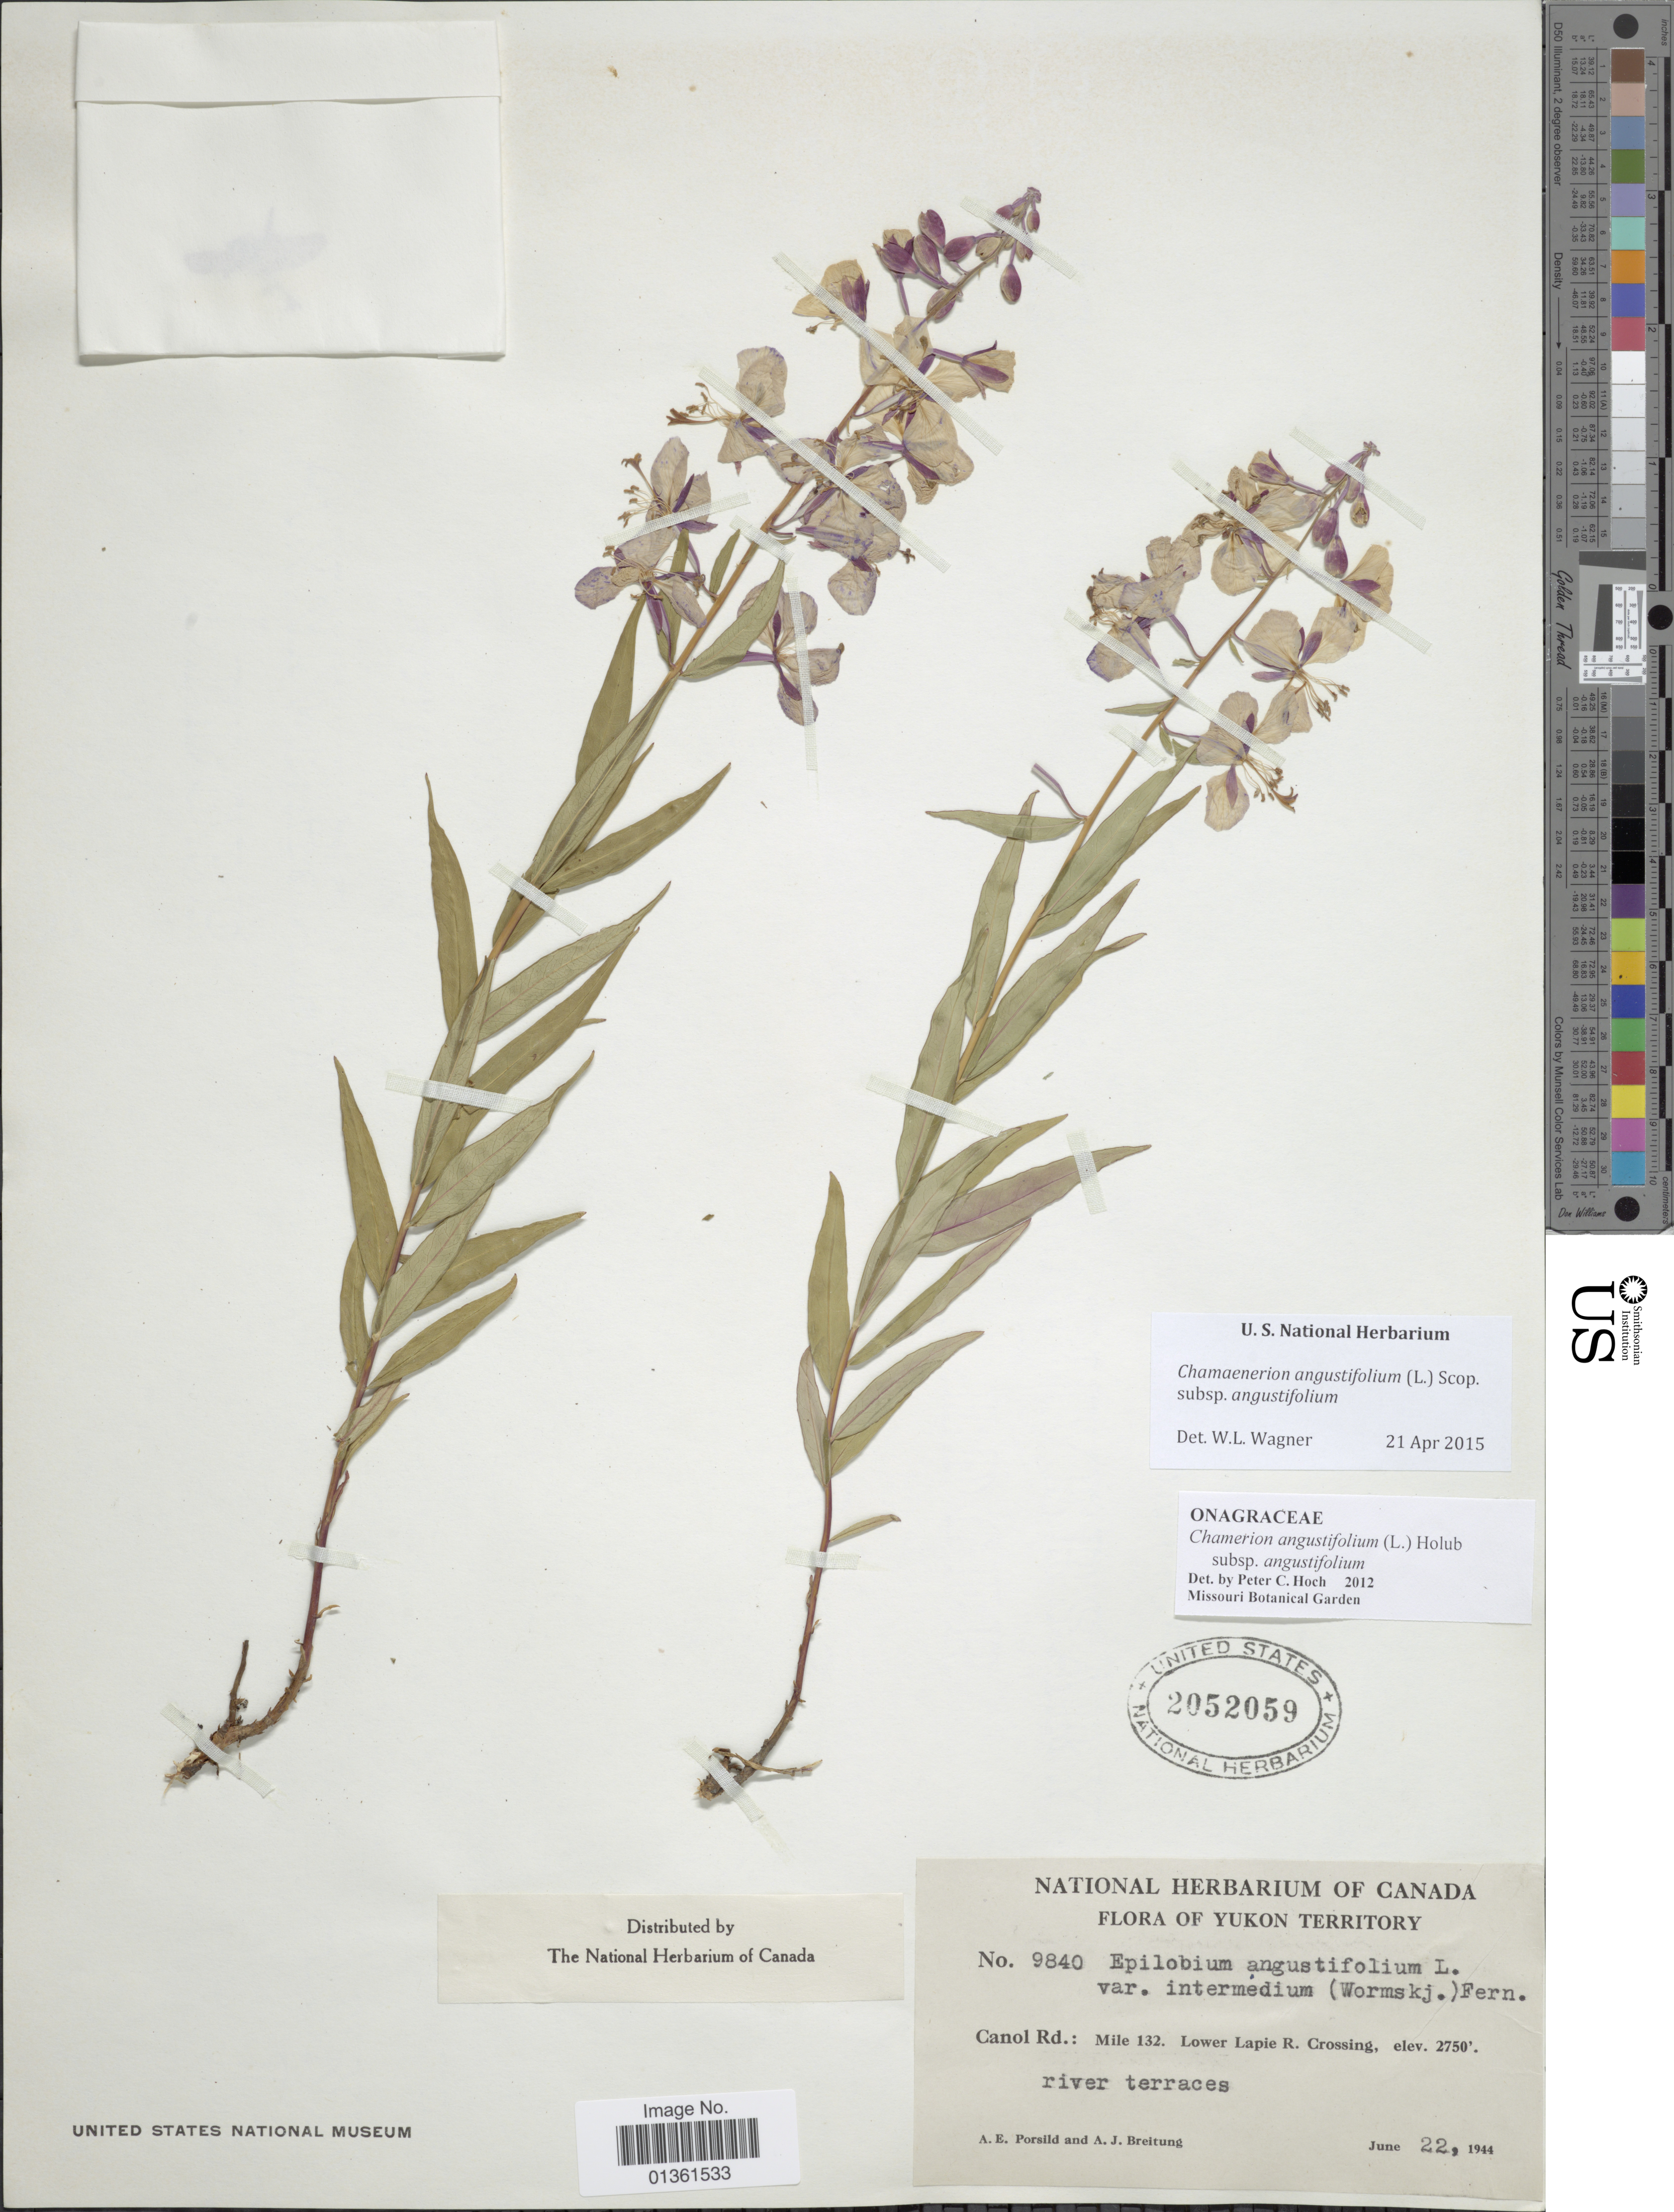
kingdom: Plantae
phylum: Tracheophyta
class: Magnoliopsida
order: Myrtales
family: Onagraceae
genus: Chamaenerion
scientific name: Chamaenerion angustifolium subsp. angustifolium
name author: (L.) Scop.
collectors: A. E. Porsild & A. Breitung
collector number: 9840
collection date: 1944-06-22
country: Canada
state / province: Yukon Territory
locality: Canol Rd.: Mile 132. Lower Lapie R. Crossing.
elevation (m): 838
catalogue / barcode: US 2052059